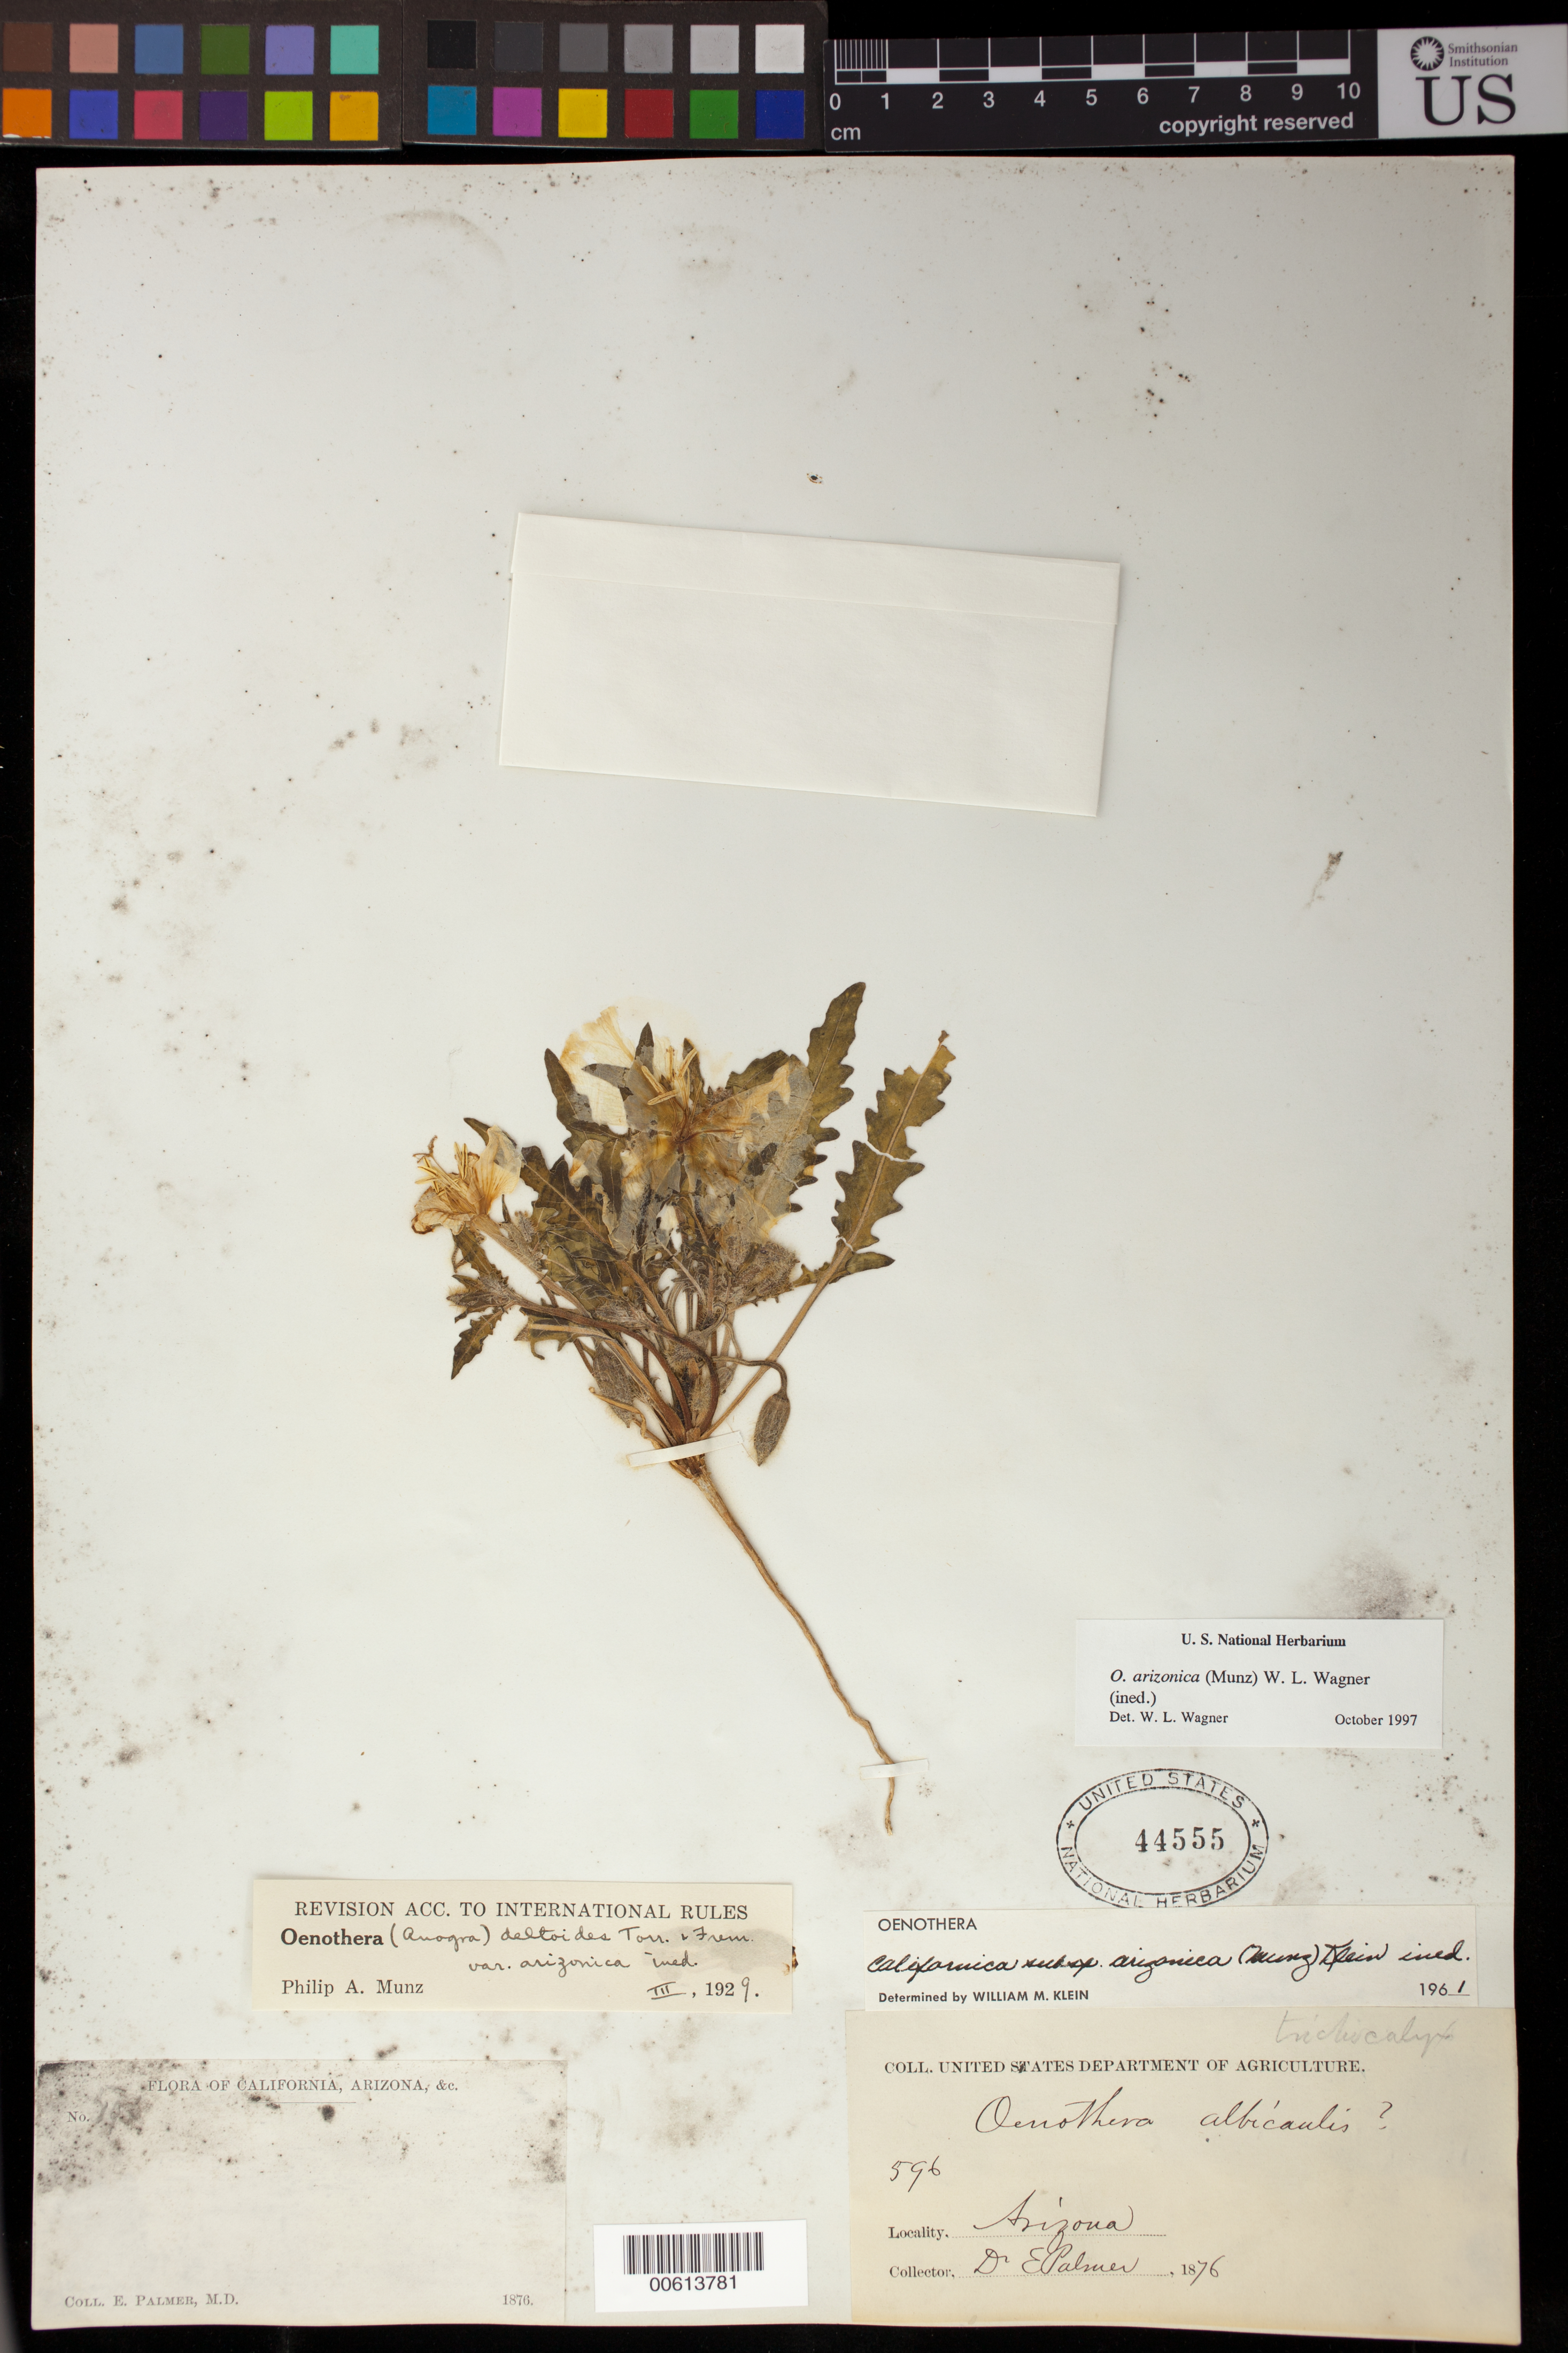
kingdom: Plantae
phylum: Tracheophyta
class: Magnoliopsida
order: Myrtales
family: Onagraceae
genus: Oenothera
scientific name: Oenothera arizonica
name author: (Munz) W.L. Wagner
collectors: E. Palmer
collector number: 596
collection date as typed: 1876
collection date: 1876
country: United States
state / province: Arizona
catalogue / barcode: US 44555